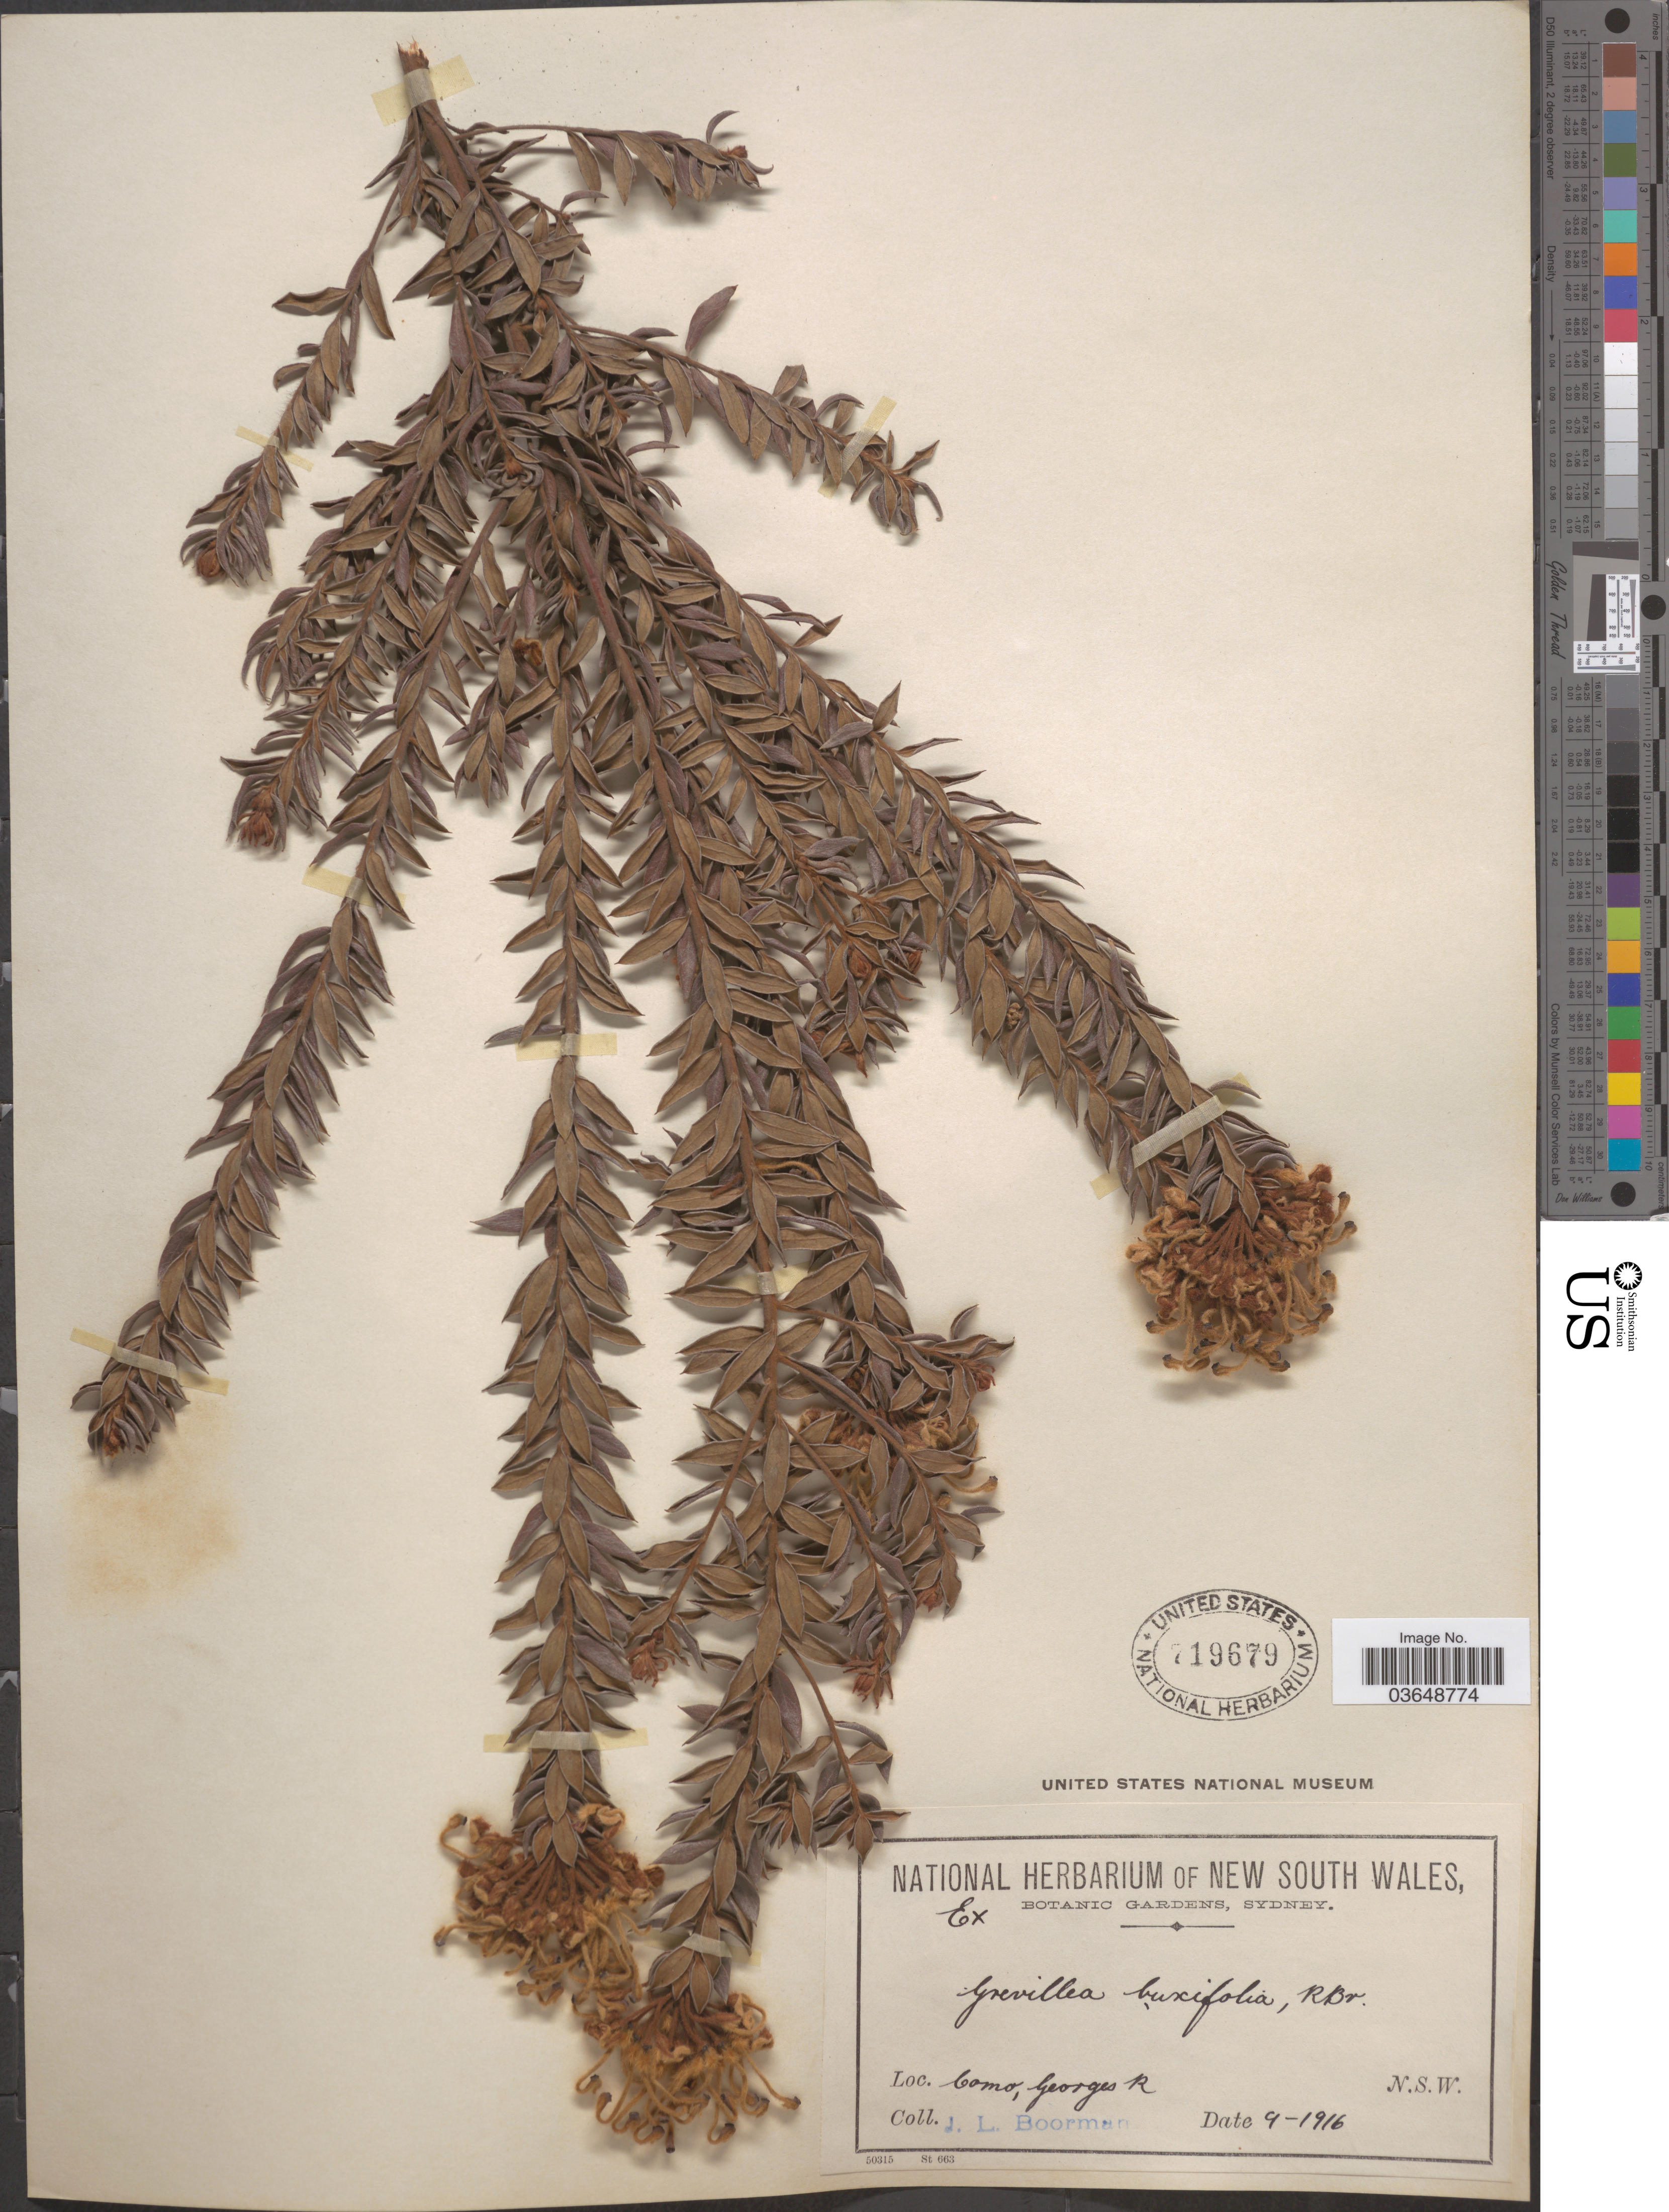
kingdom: Plantae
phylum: Tracheophyta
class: Magnoliopsida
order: Proteales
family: Proteaceae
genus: Grevillea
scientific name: Grevillea buxifolia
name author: R. Br.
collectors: J. Boorman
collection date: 1916-09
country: Australia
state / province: New South Wales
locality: Como, Georges R.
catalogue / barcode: US 719679